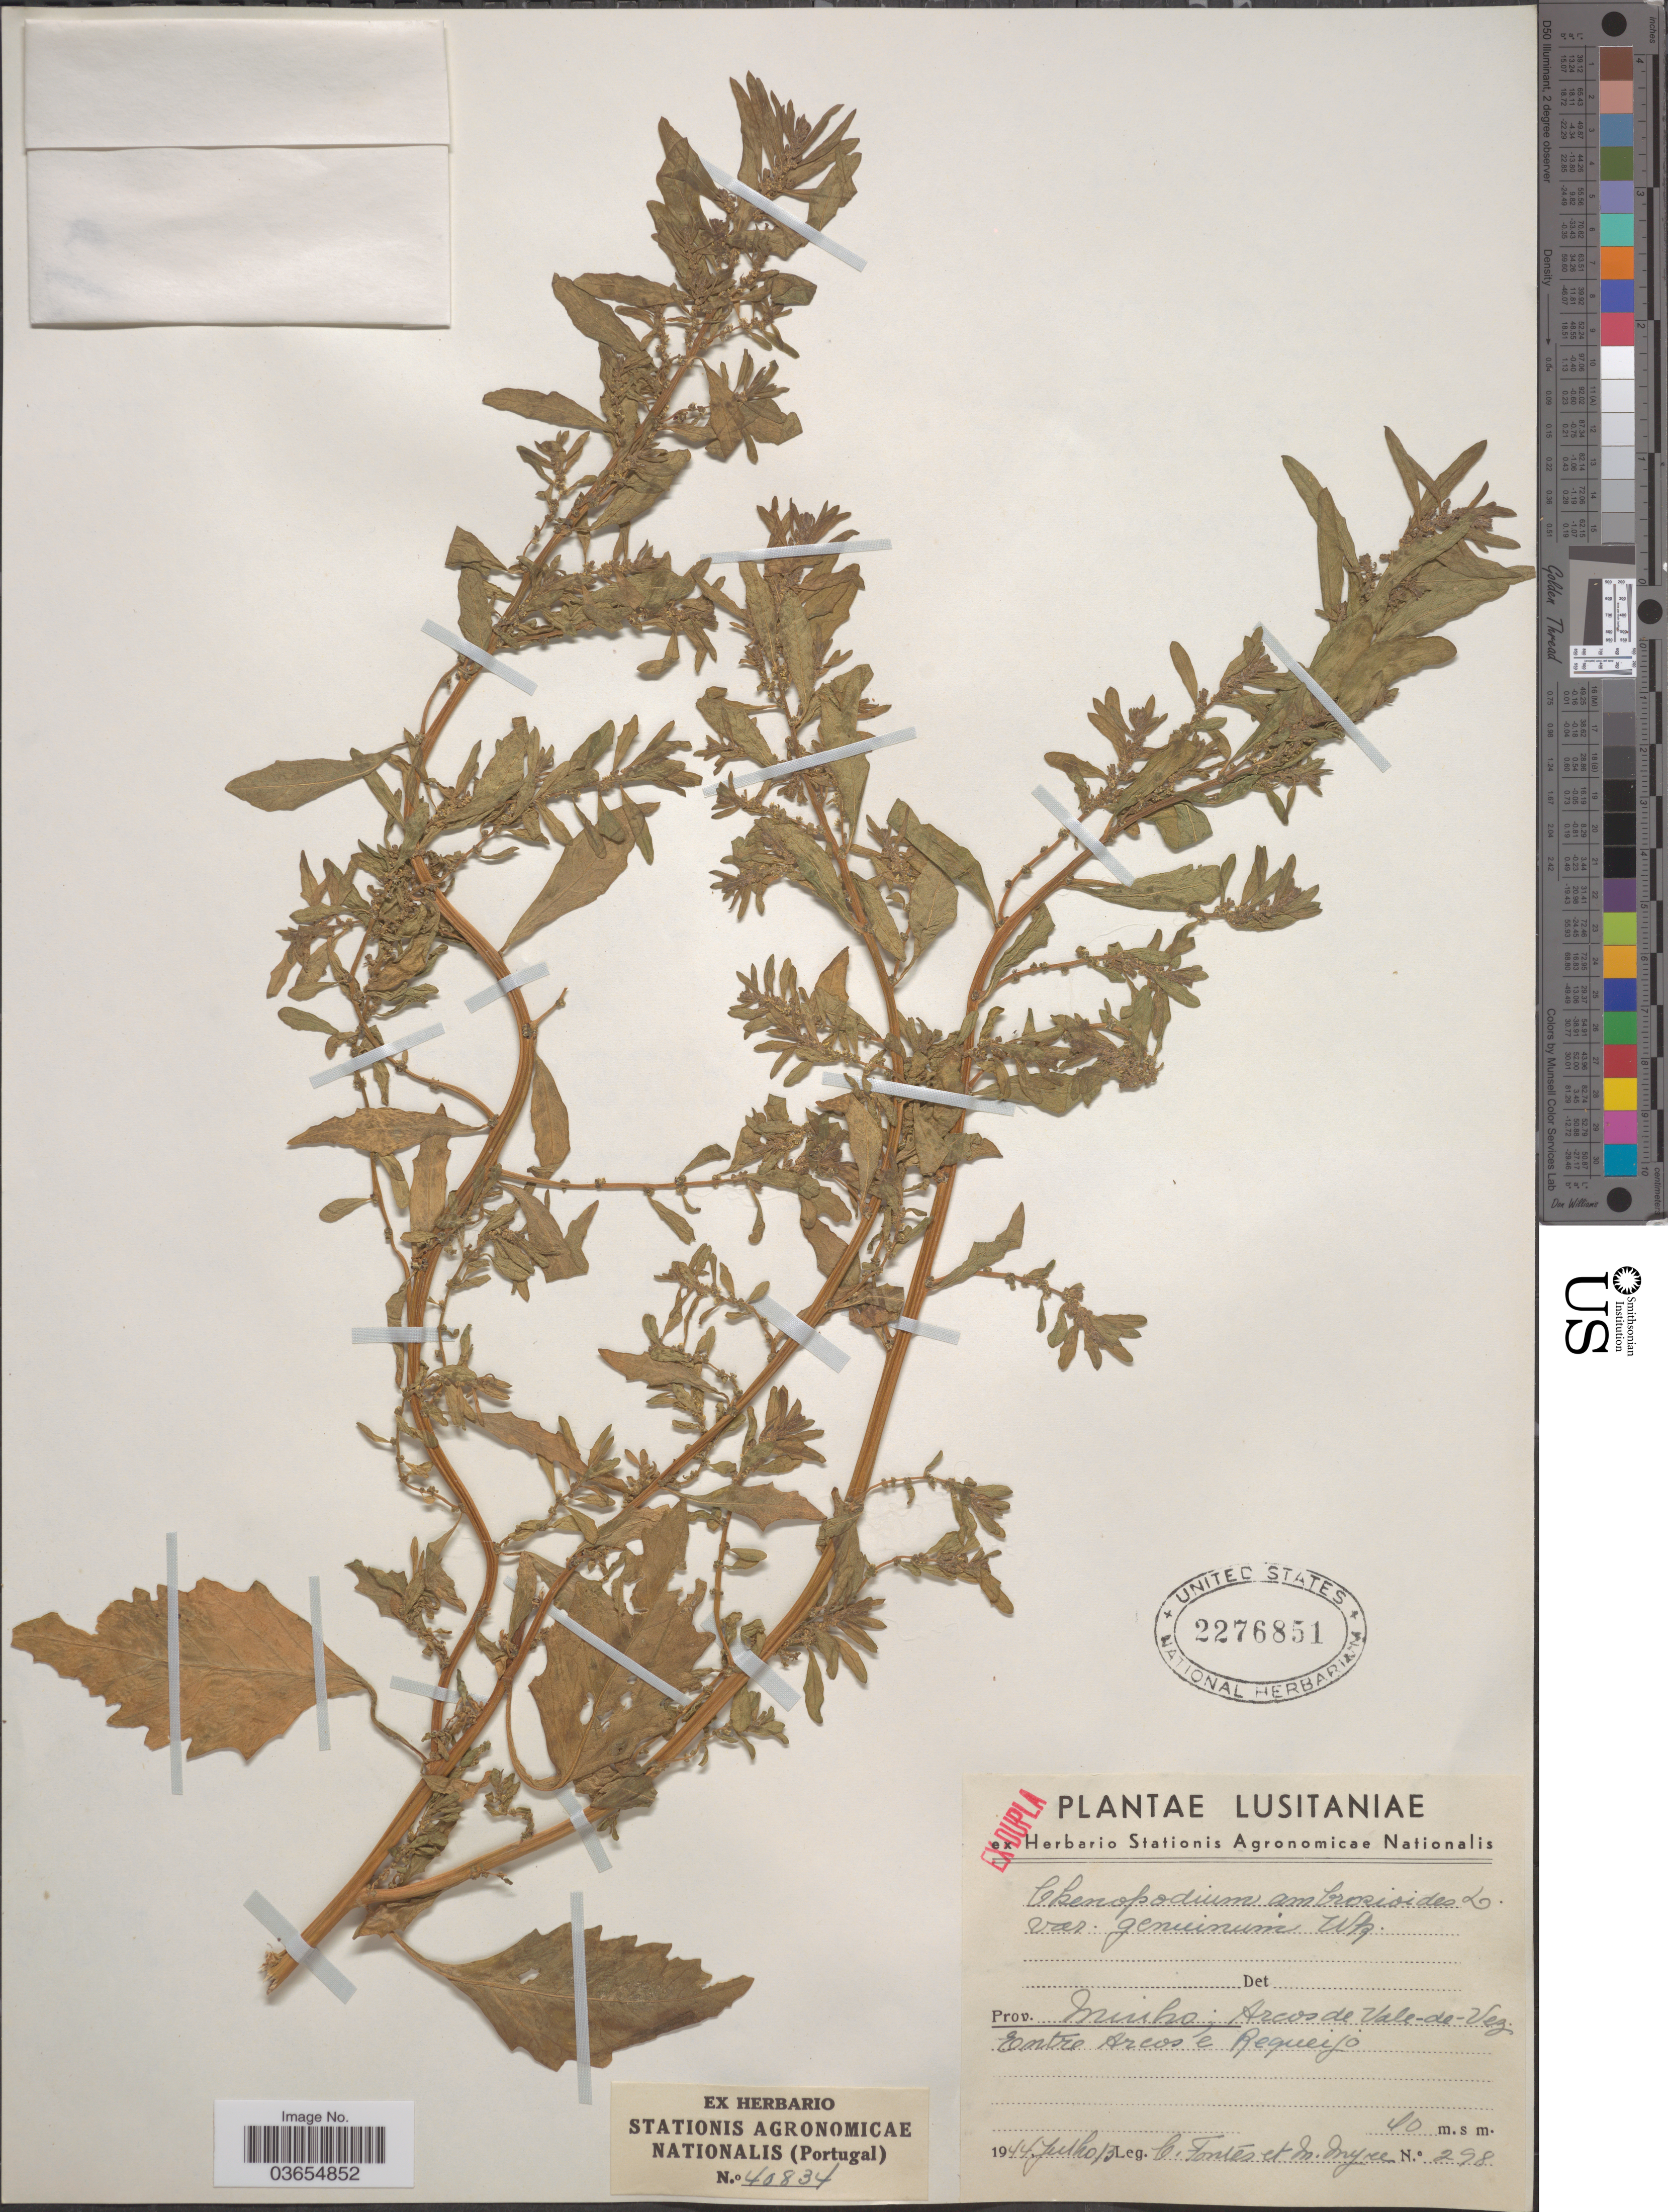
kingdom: Plantae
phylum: Tracheophyta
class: Magnoliopsida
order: Caryophyllales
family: Amaranthaceae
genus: Chenopodium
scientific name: Chenopodium ambrosioides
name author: L.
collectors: C. Fontes & Myre, M.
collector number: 298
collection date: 1944-07-13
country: Portugal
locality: Lusitaniae. Prov. Muiho; Arcos de Vale-de-Vez. Entre Arcos e Requeijo.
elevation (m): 40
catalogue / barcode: US 2276851